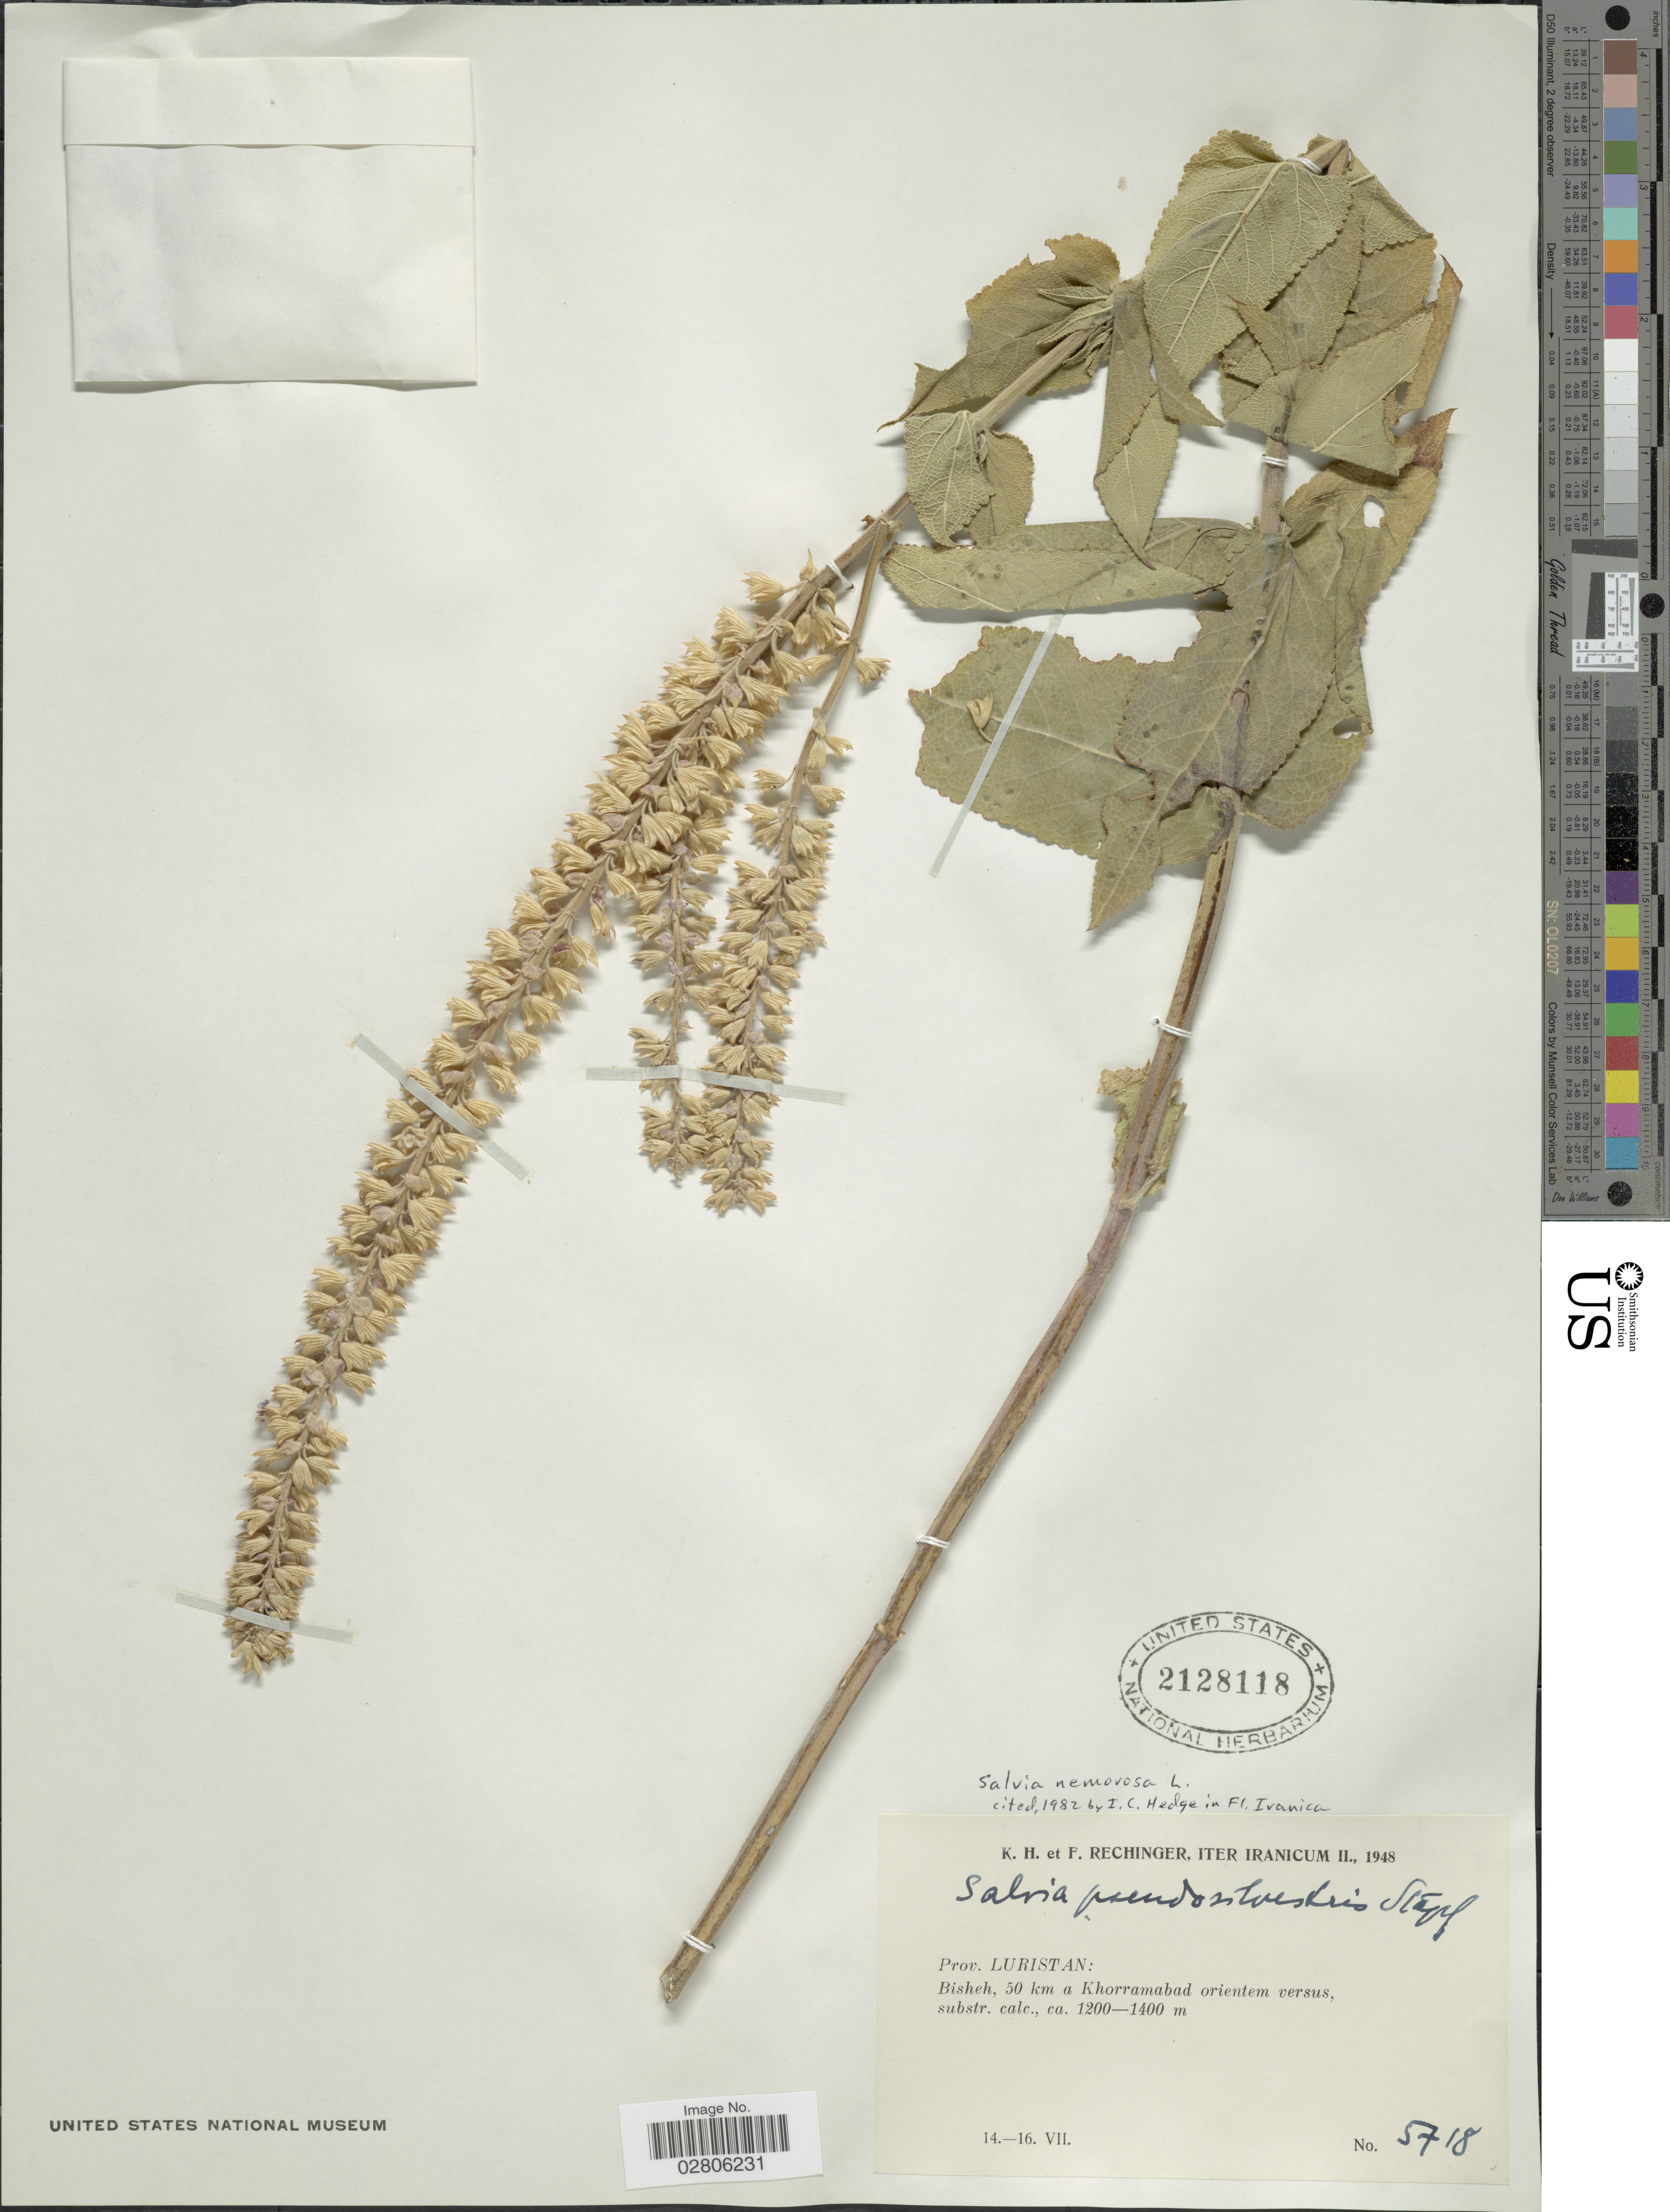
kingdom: Plantae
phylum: Tracheophyta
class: Magnoliopsida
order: Lamiales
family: Lamiaceae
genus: Salvia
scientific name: Salvia nemorosa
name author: L.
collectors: K. H. Rechinger & F. Rechinger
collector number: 5718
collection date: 1948-07-14/1948-07-16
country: Iran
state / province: Hormozgan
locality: Prov. Luristan, Bisheh, 50 km a Khorramabad orientem versus, substr. calc.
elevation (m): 1200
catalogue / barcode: US 2128118